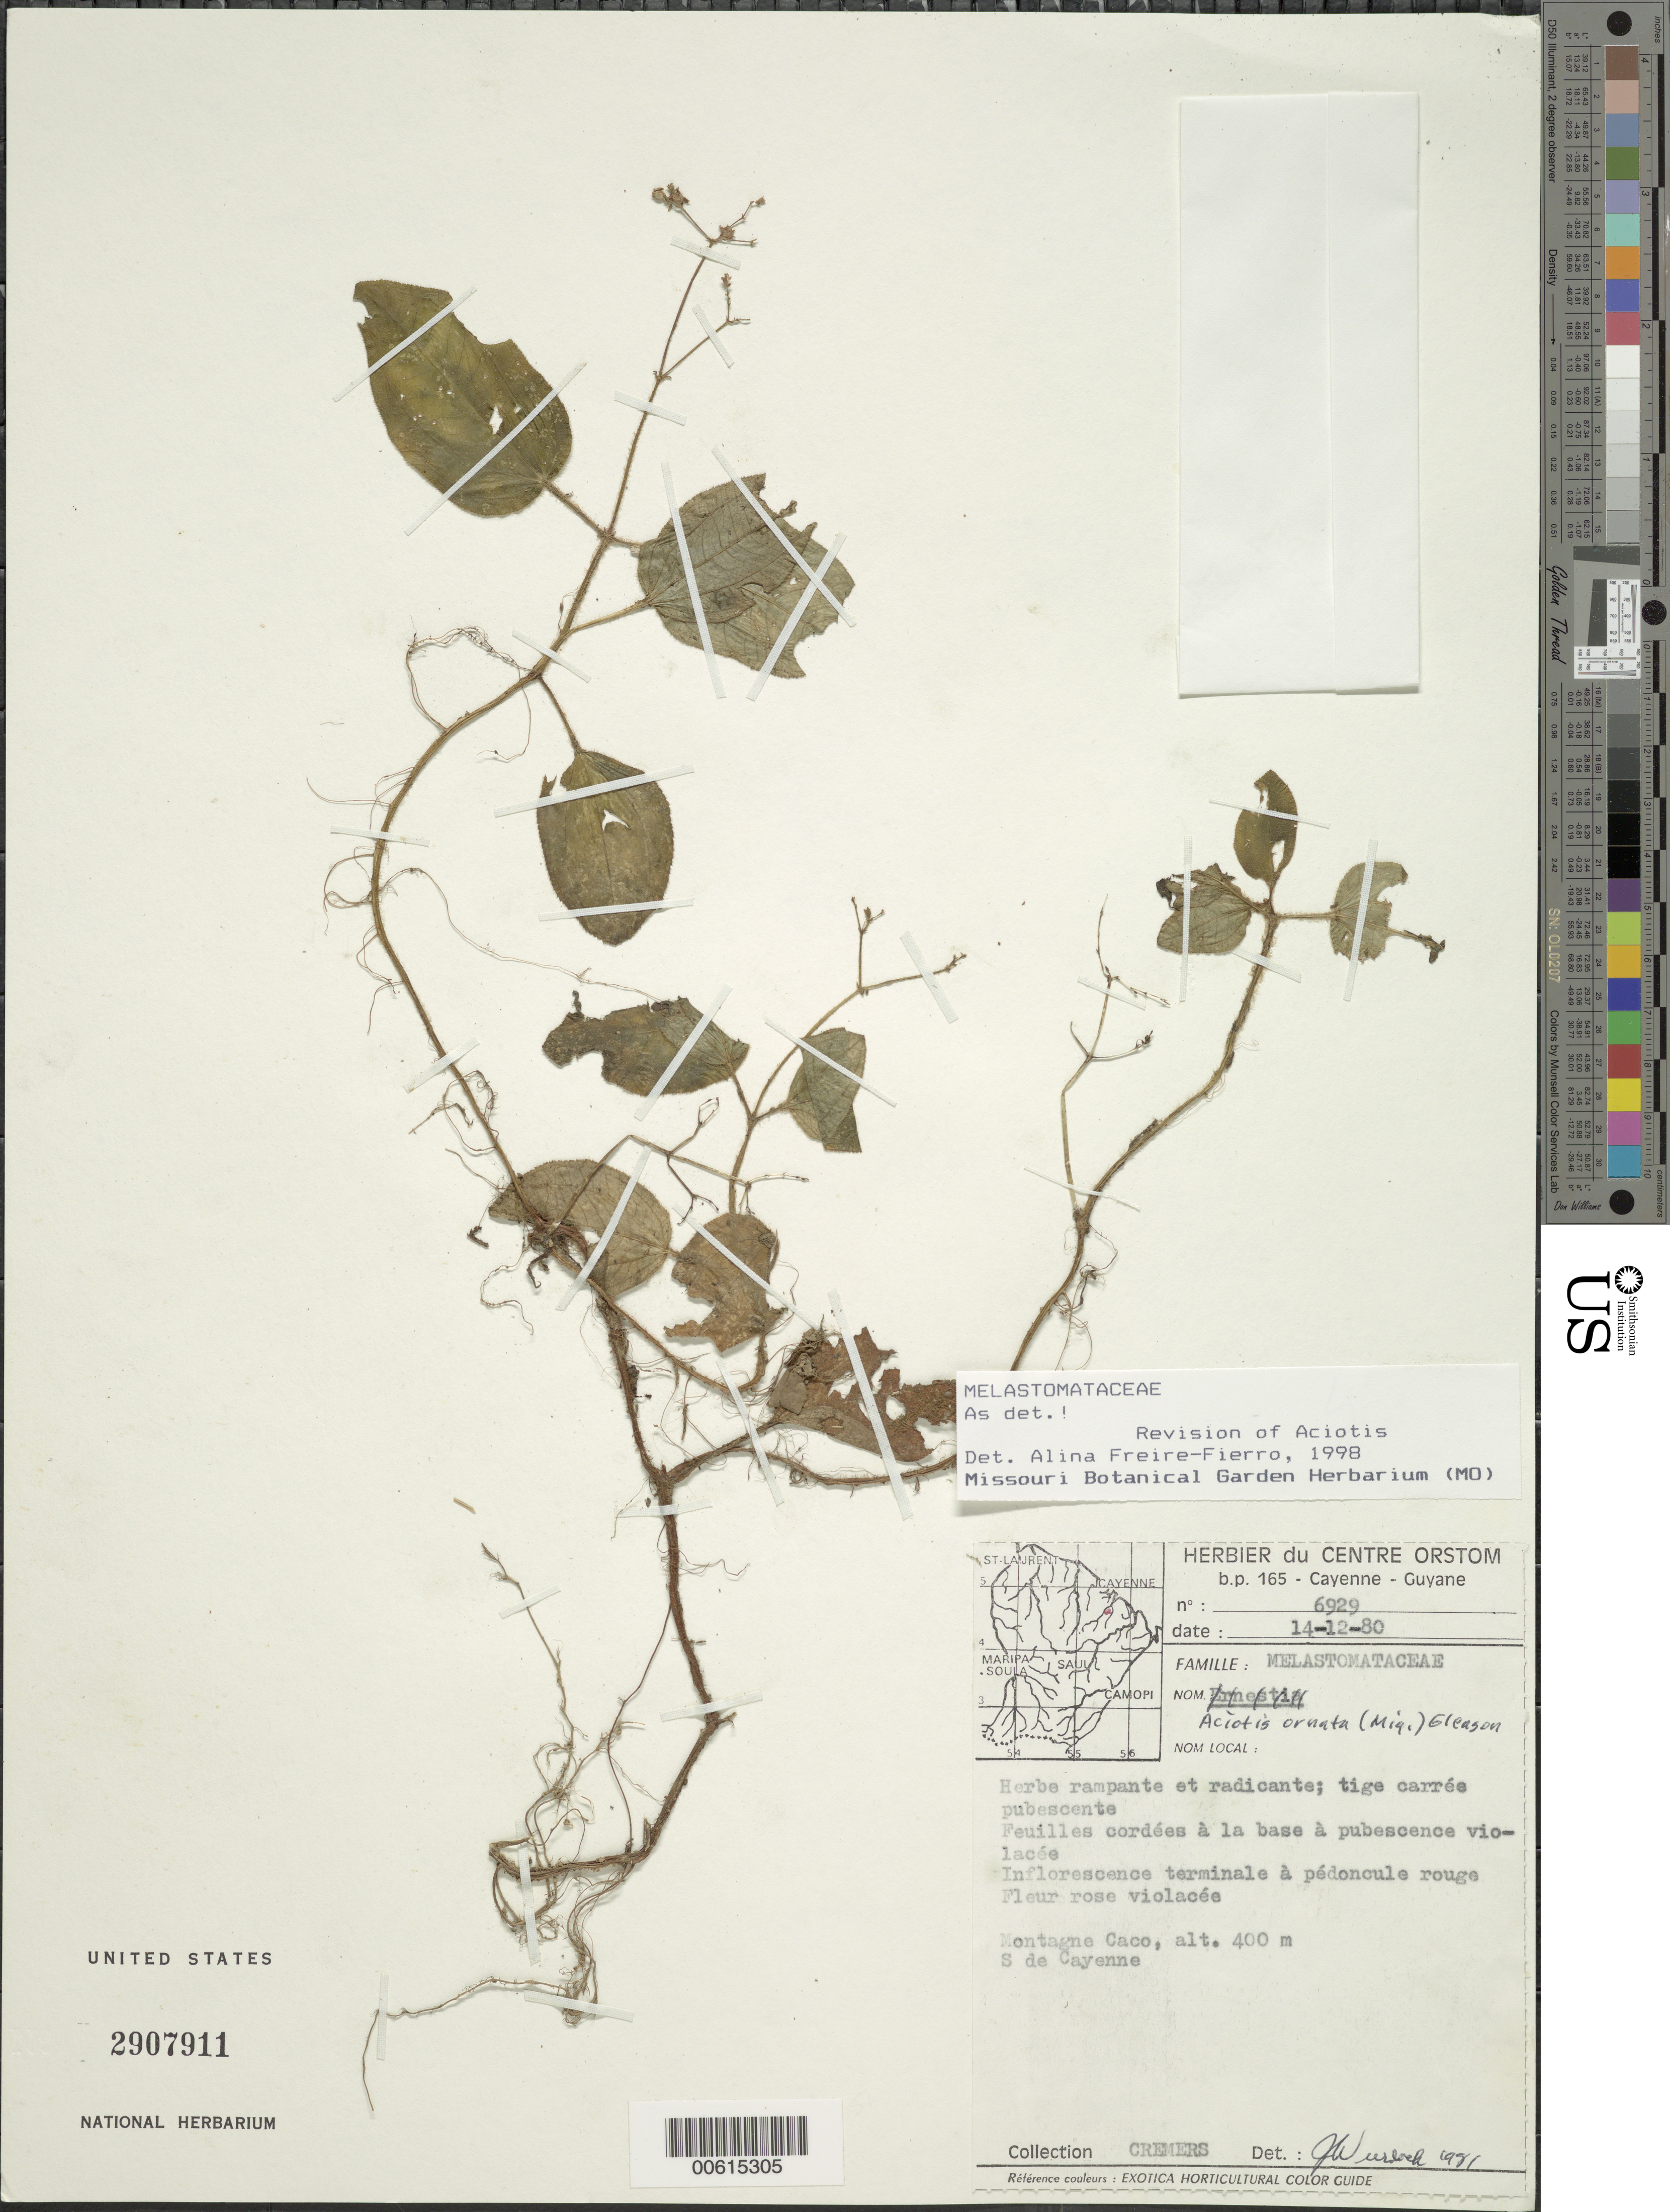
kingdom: Plantae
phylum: Tracheophyta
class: Magnoliopsida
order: Myrtales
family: Melastomataceae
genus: Aciotis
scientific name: Aciotis ornata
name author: (Miq.) Gleason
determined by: Freire-Fierro, A.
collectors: G. Cremers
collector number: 6929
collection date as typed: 14-Dec-80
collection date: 1980-12-14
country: French Guiana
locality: Montagne Cacao, Bassin de la Comté, S de Cayenne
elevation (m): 400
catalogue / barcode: US 2907911